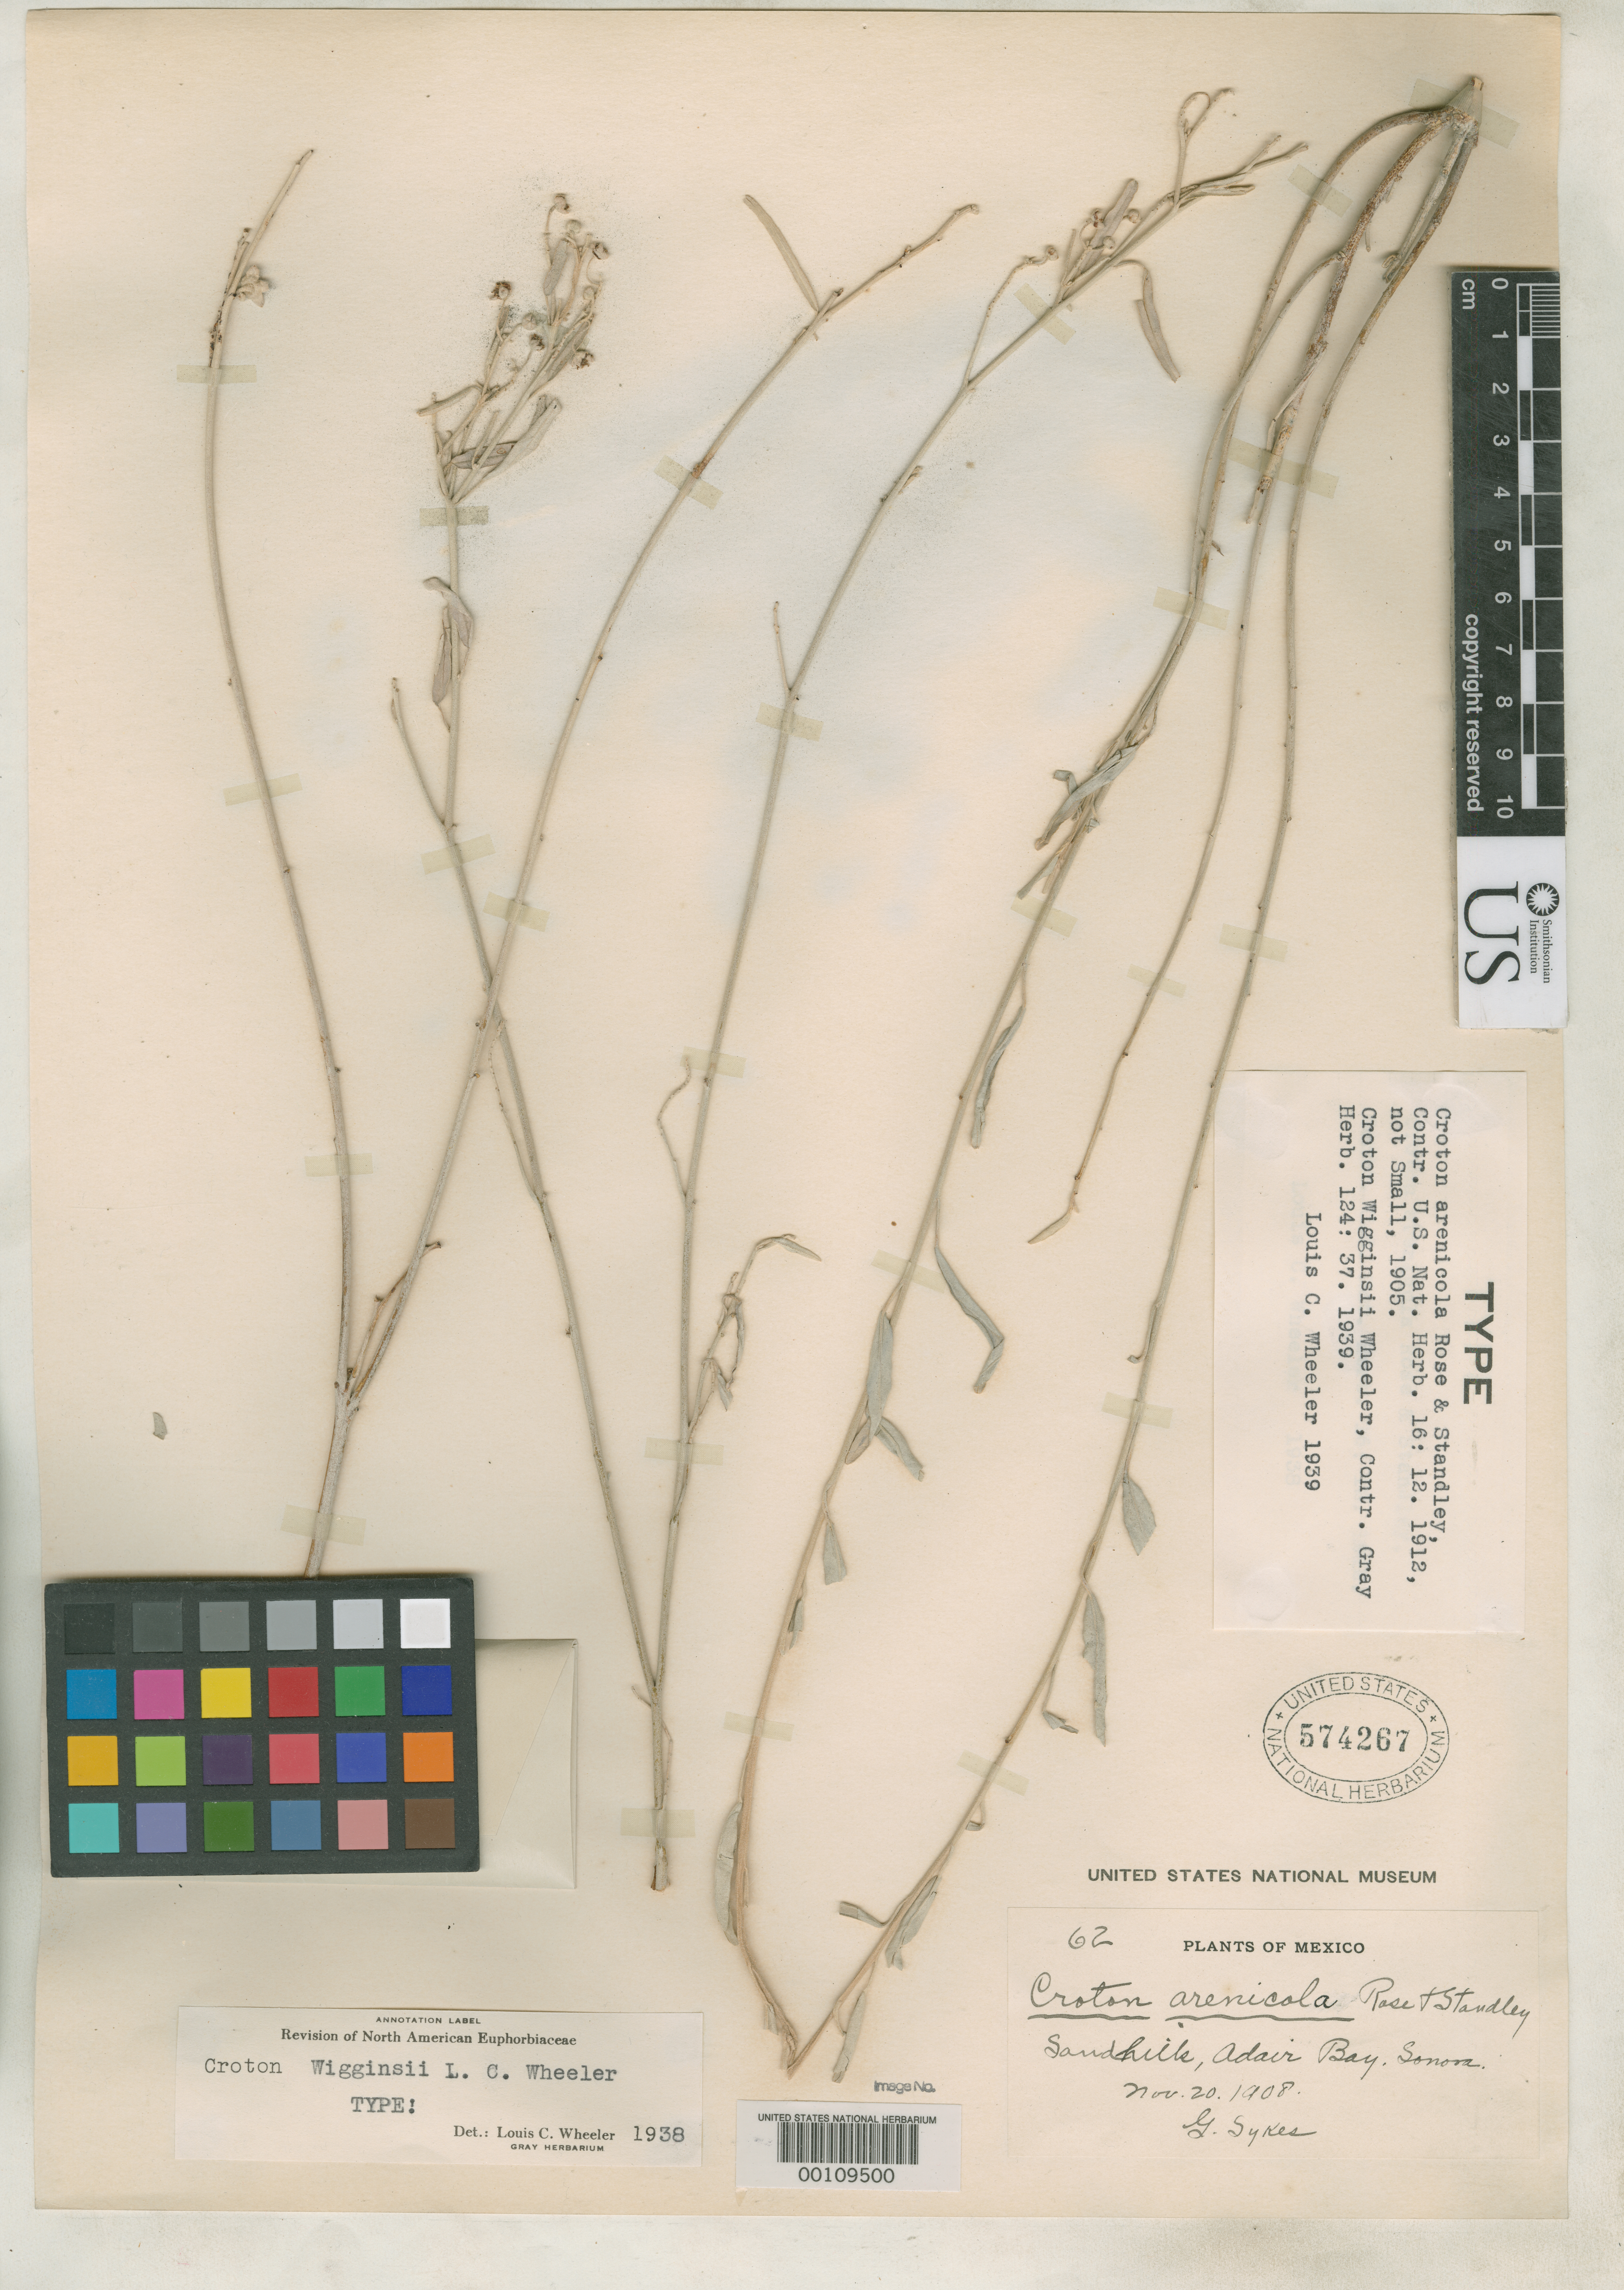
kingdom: Plantae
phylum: Tracheophyta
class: Magnoliopsida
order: Malpighiales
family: Euphorbiaceae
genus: Croton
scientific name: Croton arenicola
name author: Rose & Standl.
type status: Holotype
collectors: G. Sykes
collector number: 62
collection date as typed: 20 Nov 1908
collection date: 1908-11-20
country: Mexico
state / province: Sonora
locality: Adair Bay, Gulf of California.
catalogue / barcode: US 574267